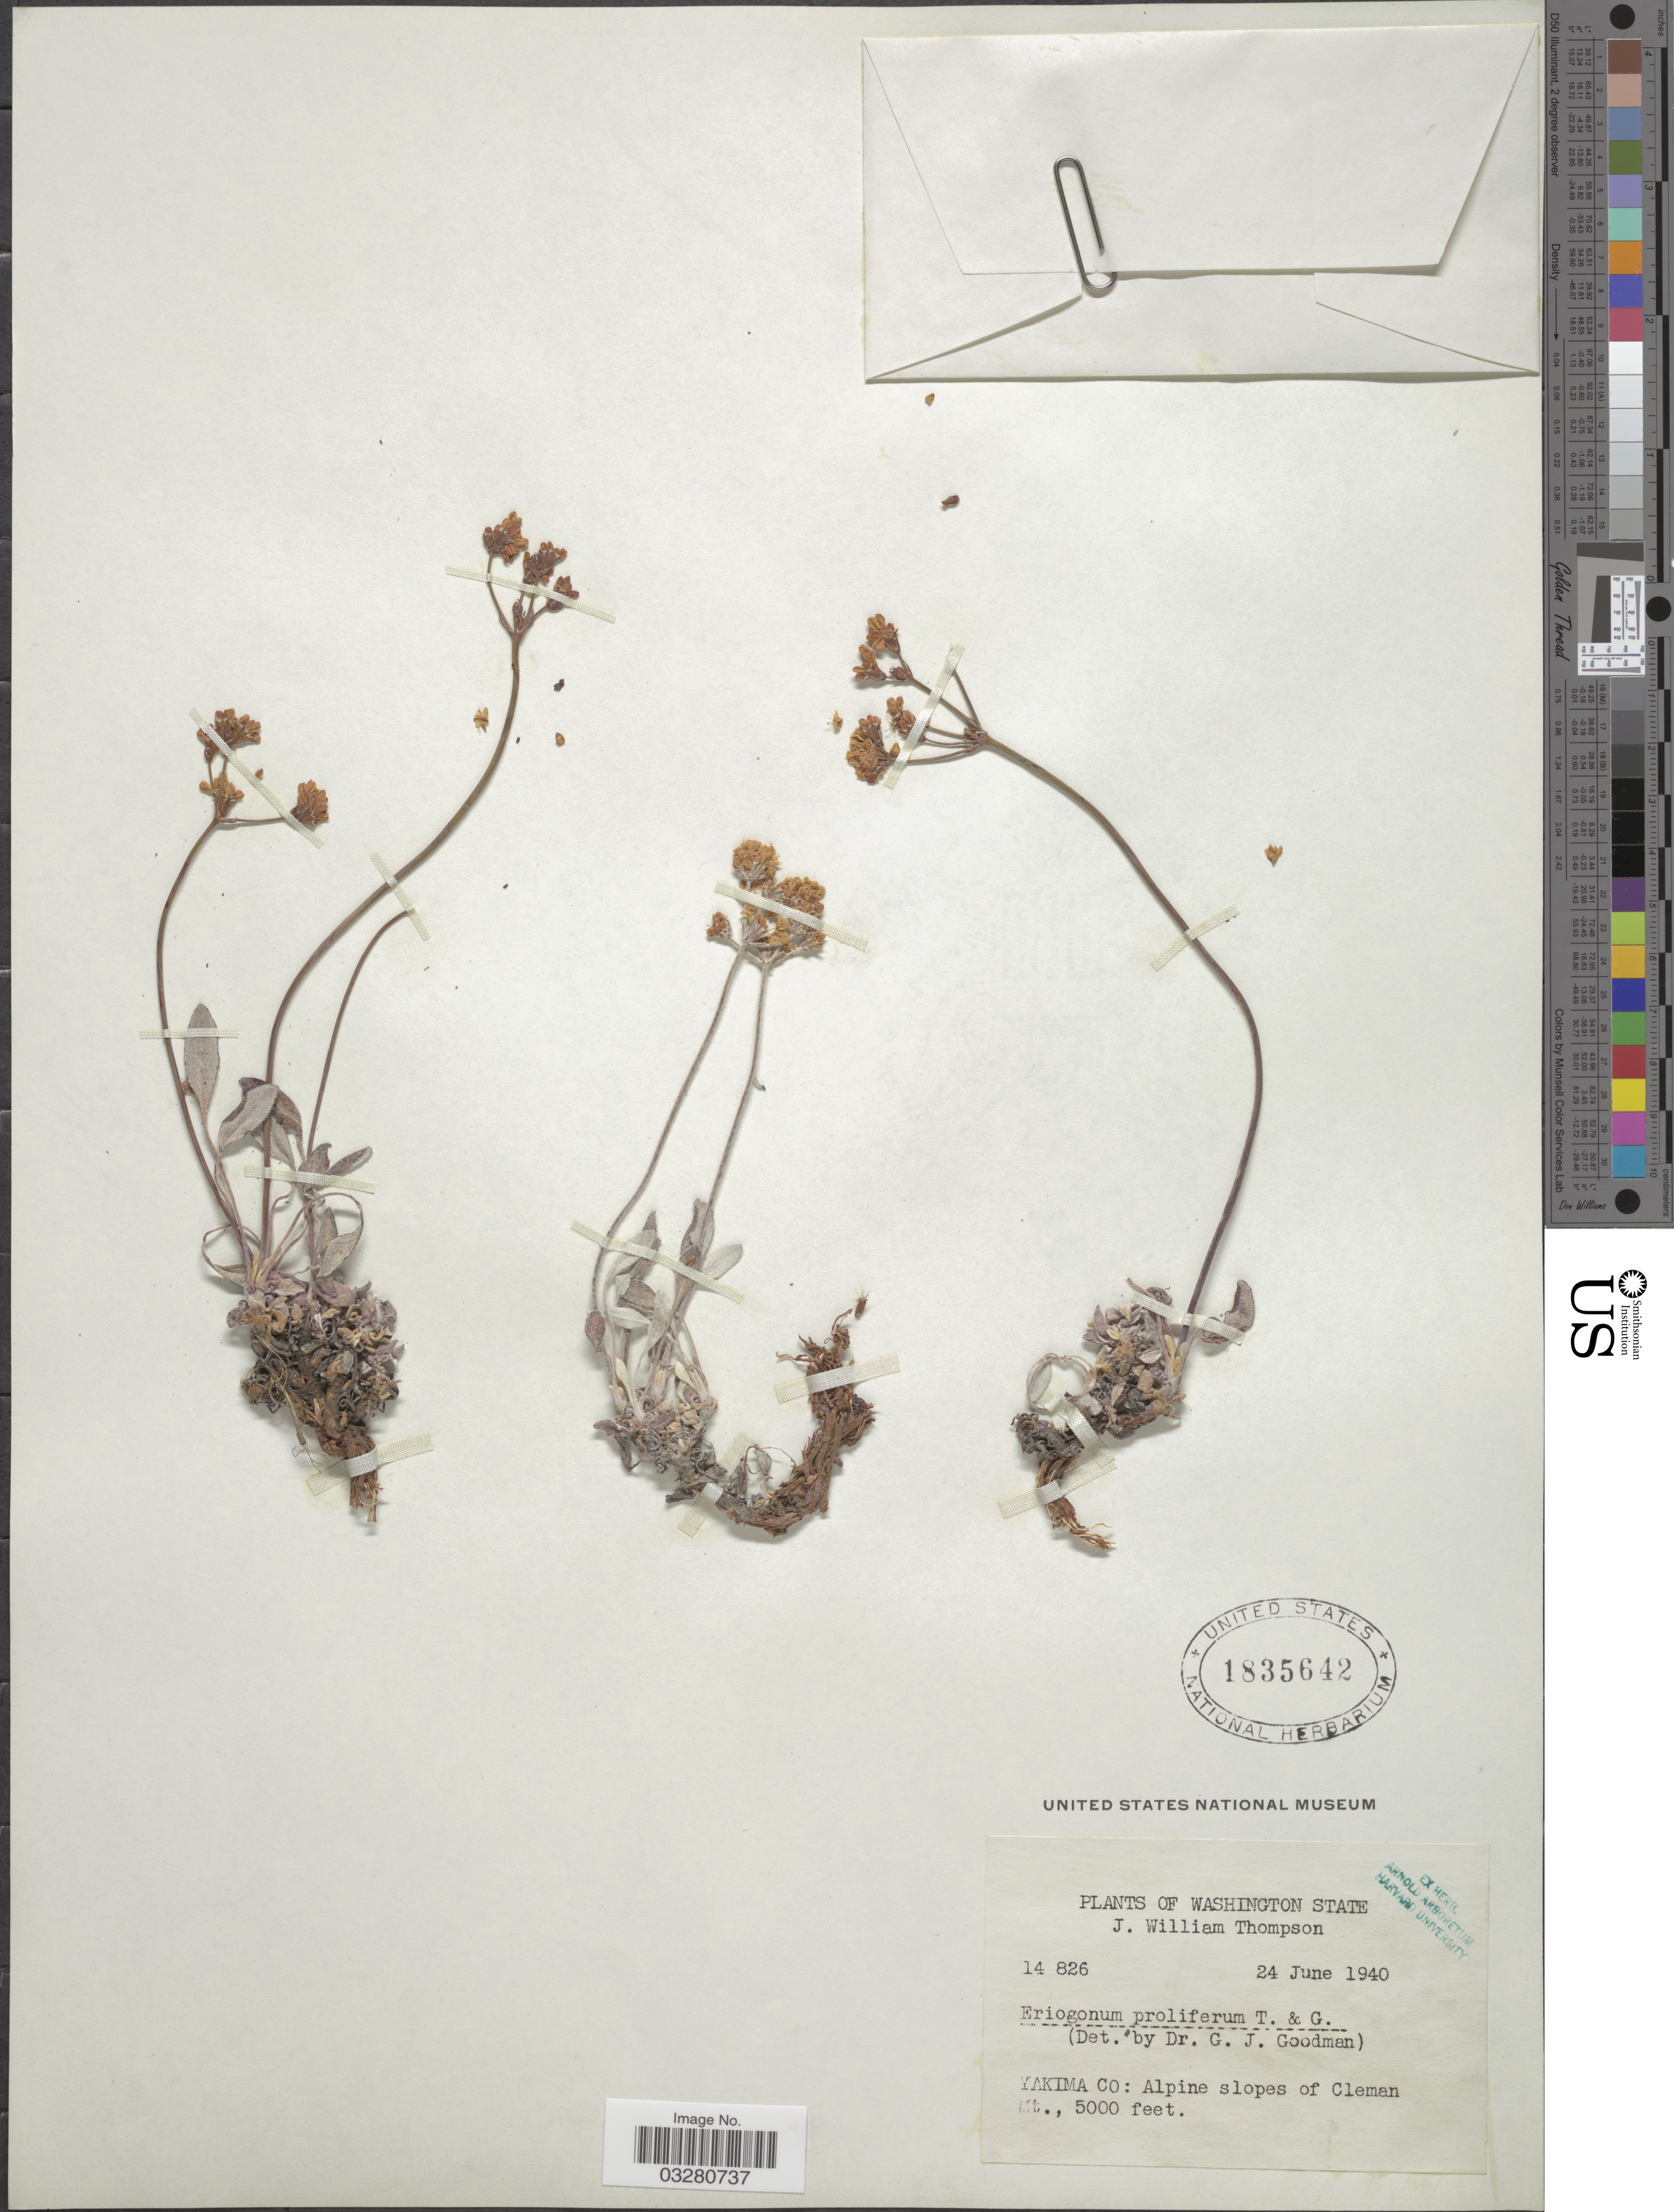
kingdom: Plantae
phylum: Tracheophyta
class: Magnoliopsida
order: Caryophyllales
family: Polygonaceae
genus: Eriogonum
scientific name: Eriogonum strictum subsp. proliferum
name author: (Torr. & A. Gray) S. Stokes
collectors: J. W. Thompson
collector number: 14826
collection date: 1940-06-24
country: United States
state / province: Washington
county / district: Yakima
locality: Yakima Co: Alpine slopes of Clemen Mt.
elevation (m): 1524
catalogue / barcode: US 1835642